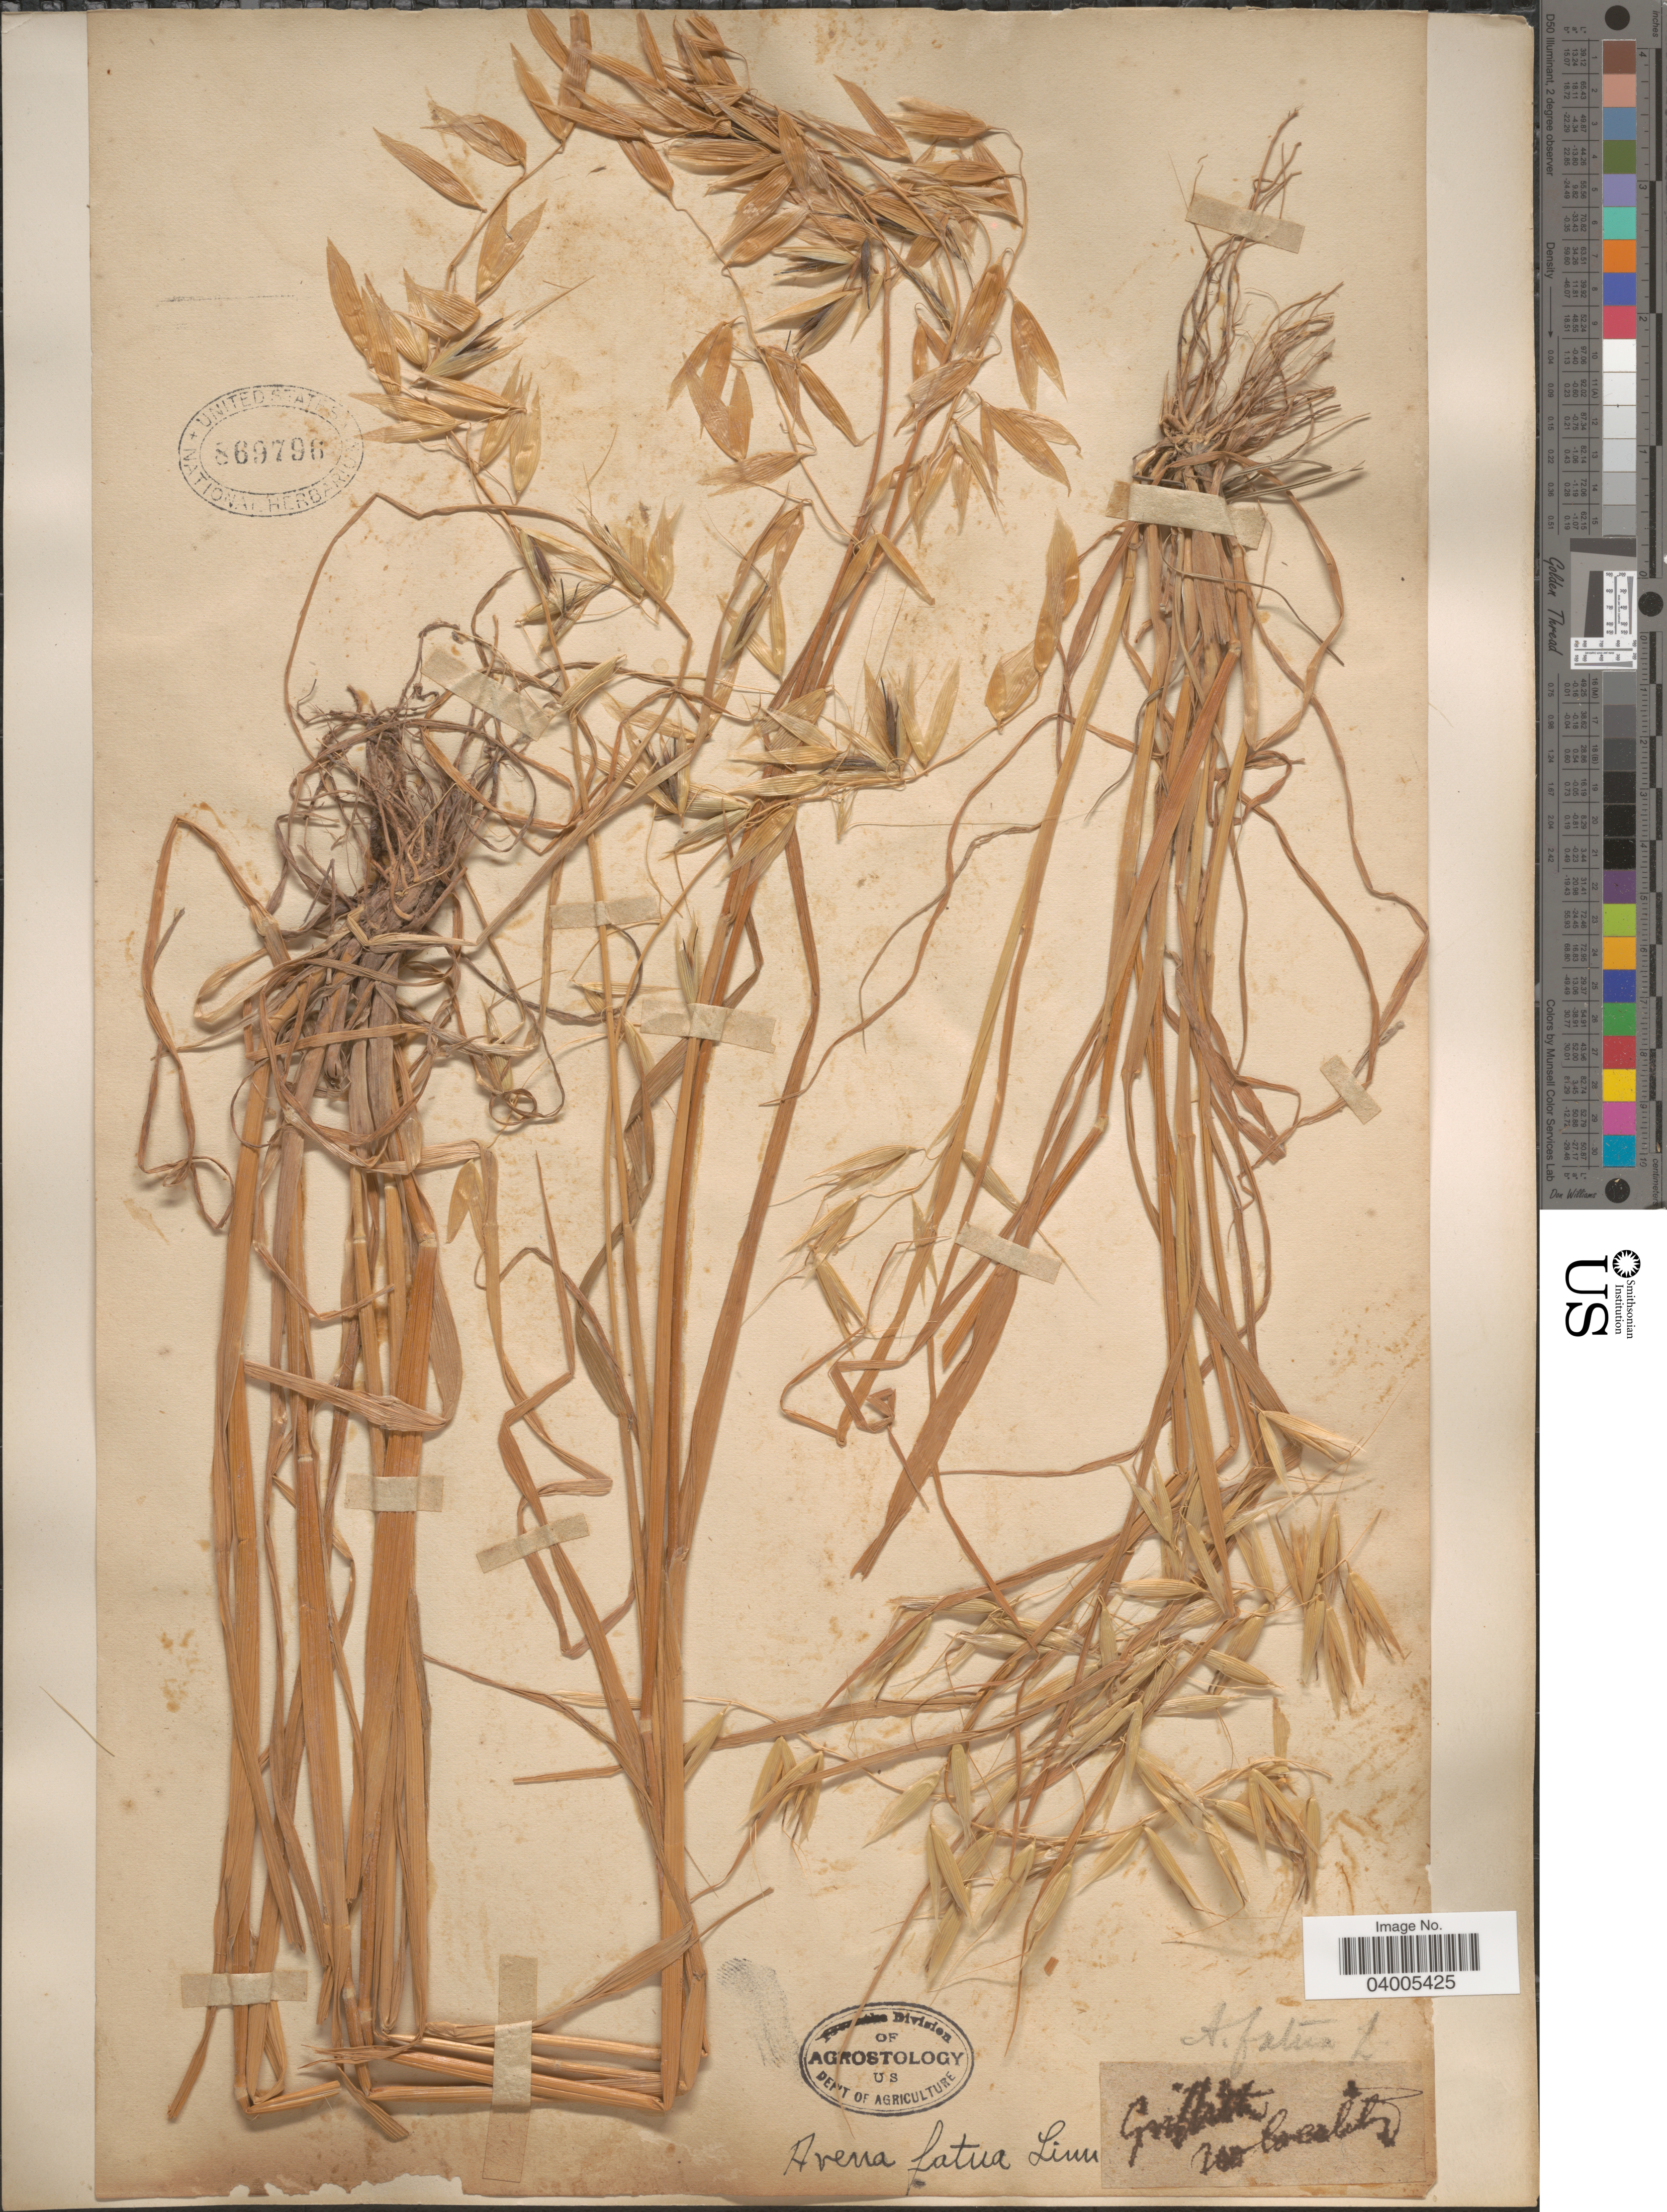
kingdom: Plantae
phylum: Tracheophyta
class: Liliopsida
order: Poales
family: Poaceae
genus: Avena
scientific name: Avena fatua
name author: L.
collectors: -. Griffith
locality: No locality.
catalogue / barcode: US 869796